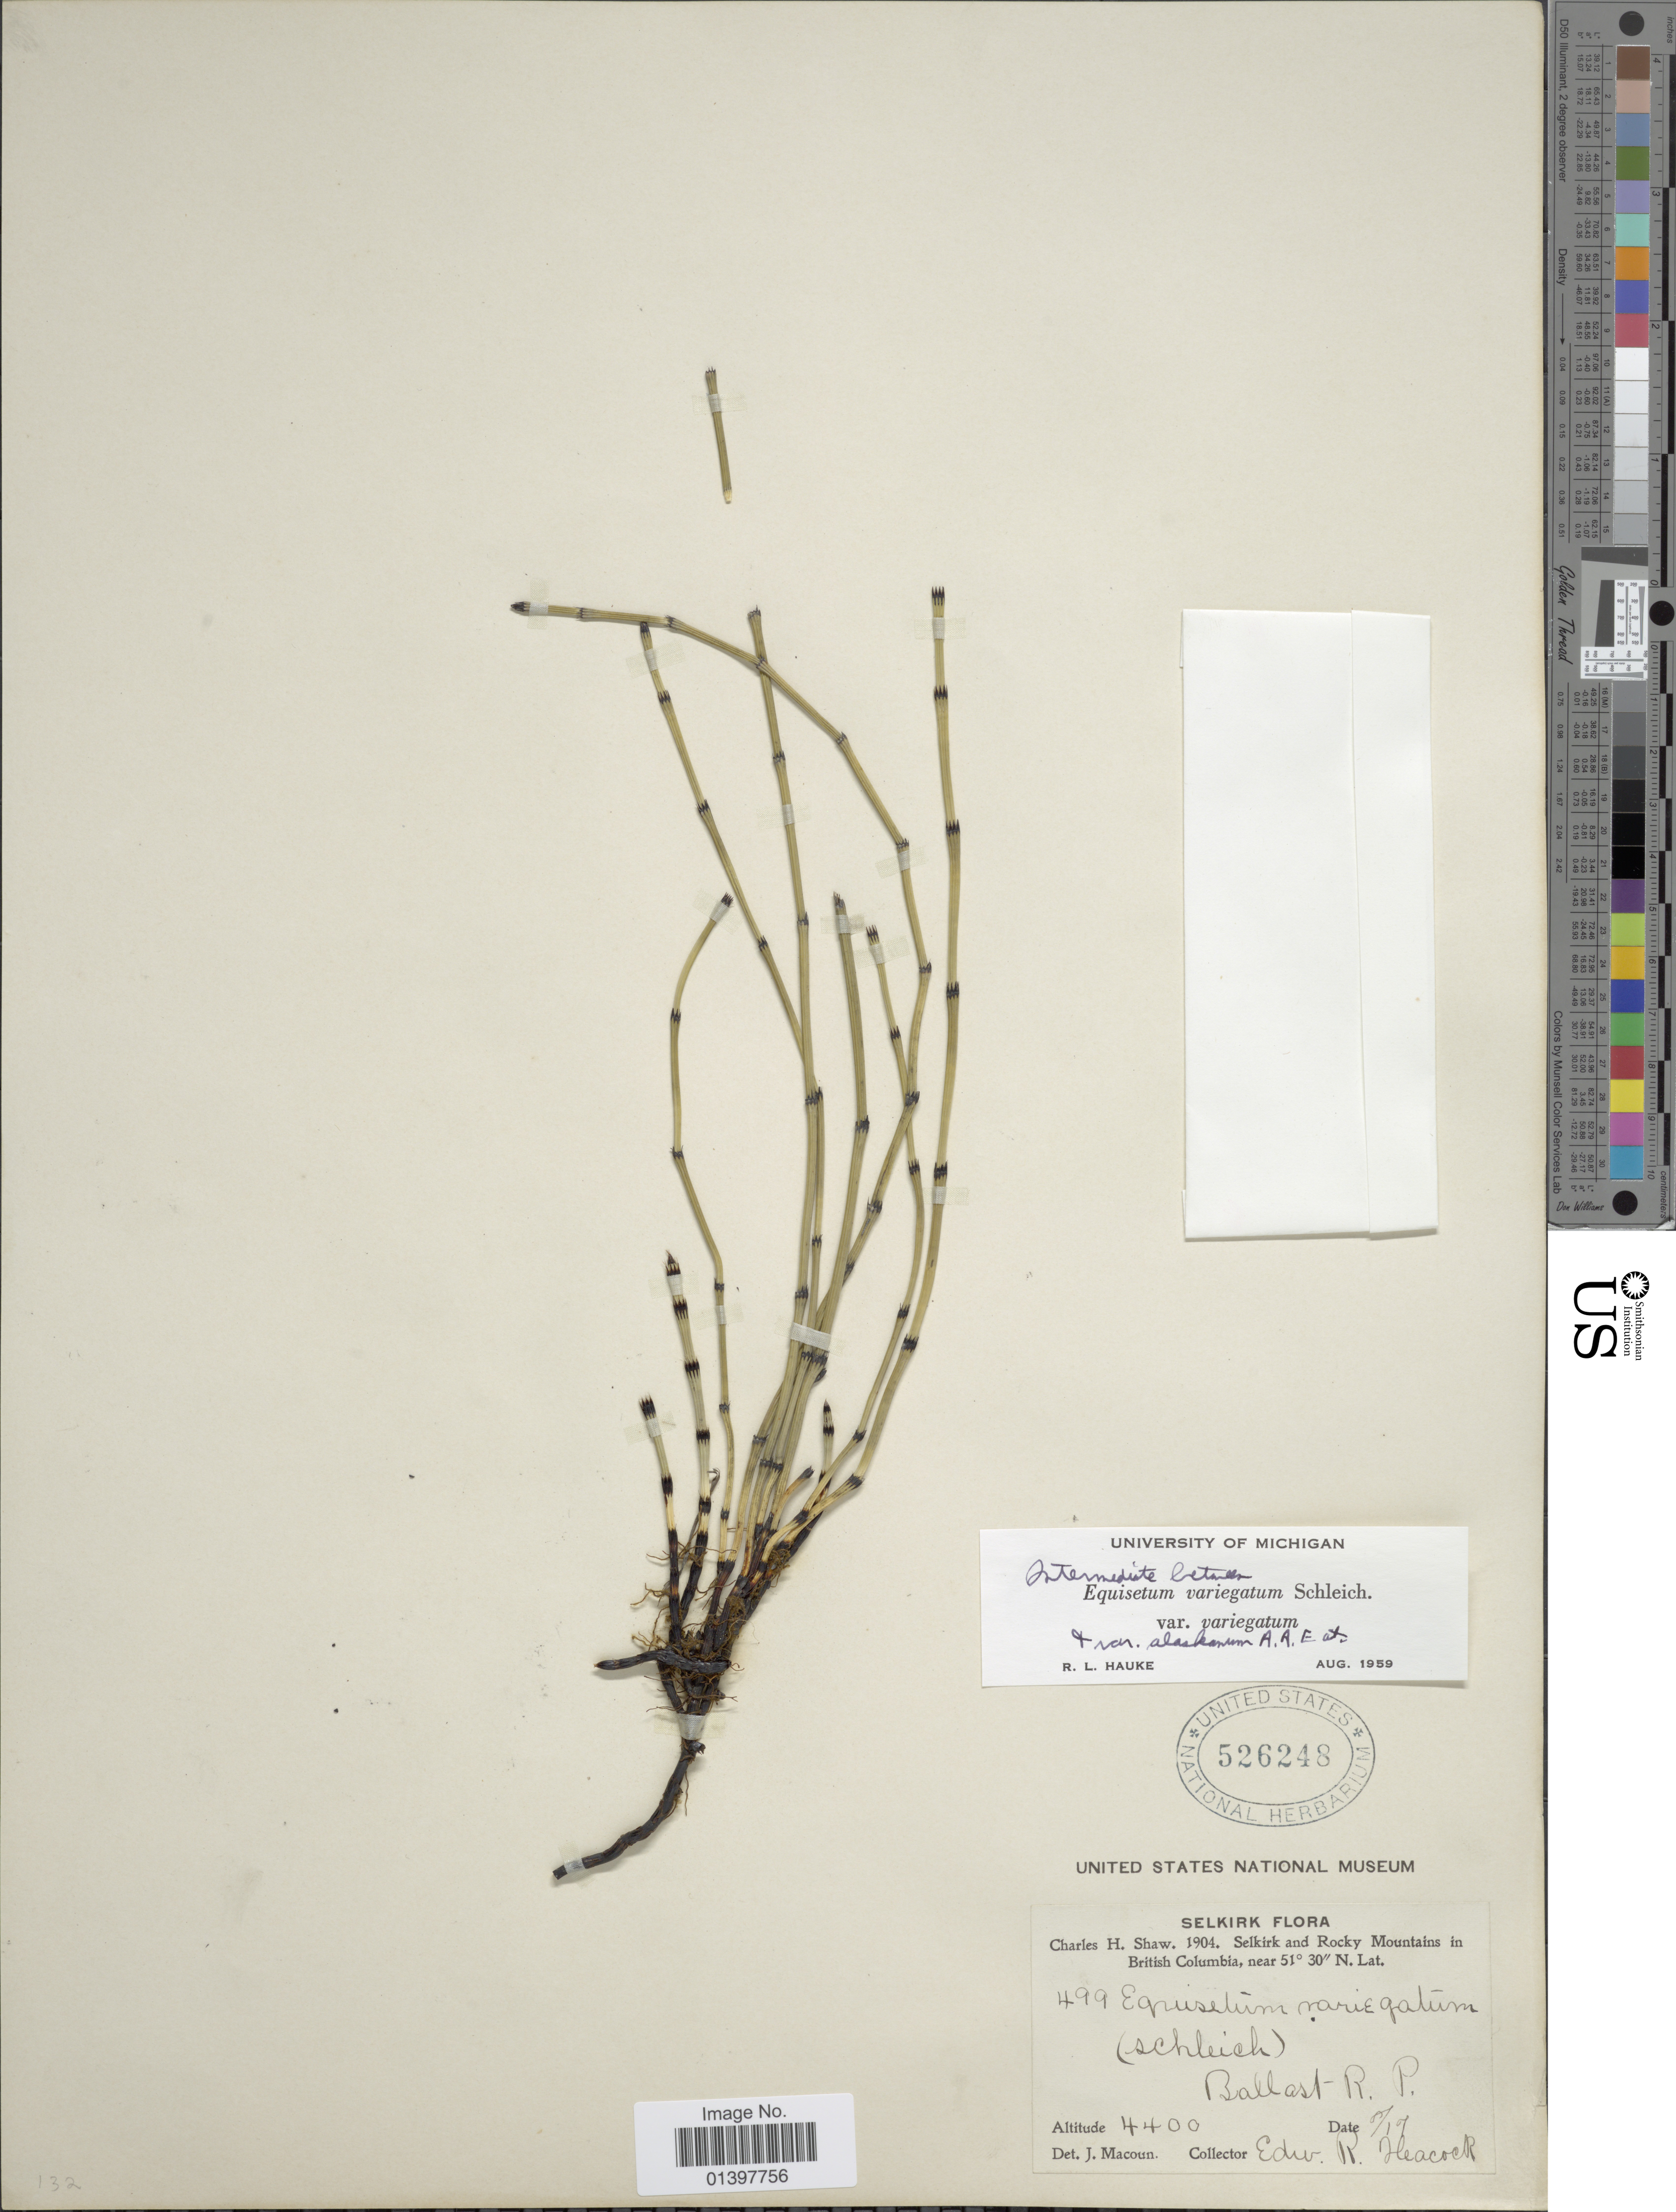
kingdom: Plantae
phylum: Tracheophyta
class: Polypodiopsida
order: Equisetales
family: Equisetaceae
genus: Equisetum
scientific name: Equisetum variegatum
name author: Schleich. ex F. Weber & D. Mohr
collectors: E. Heacock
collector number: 499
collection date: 1904-08-17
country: Canada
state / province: British Columbia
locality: Selkirk, Ballast-R.P., Rocky mountains in British Columbia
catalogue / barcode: US 526248